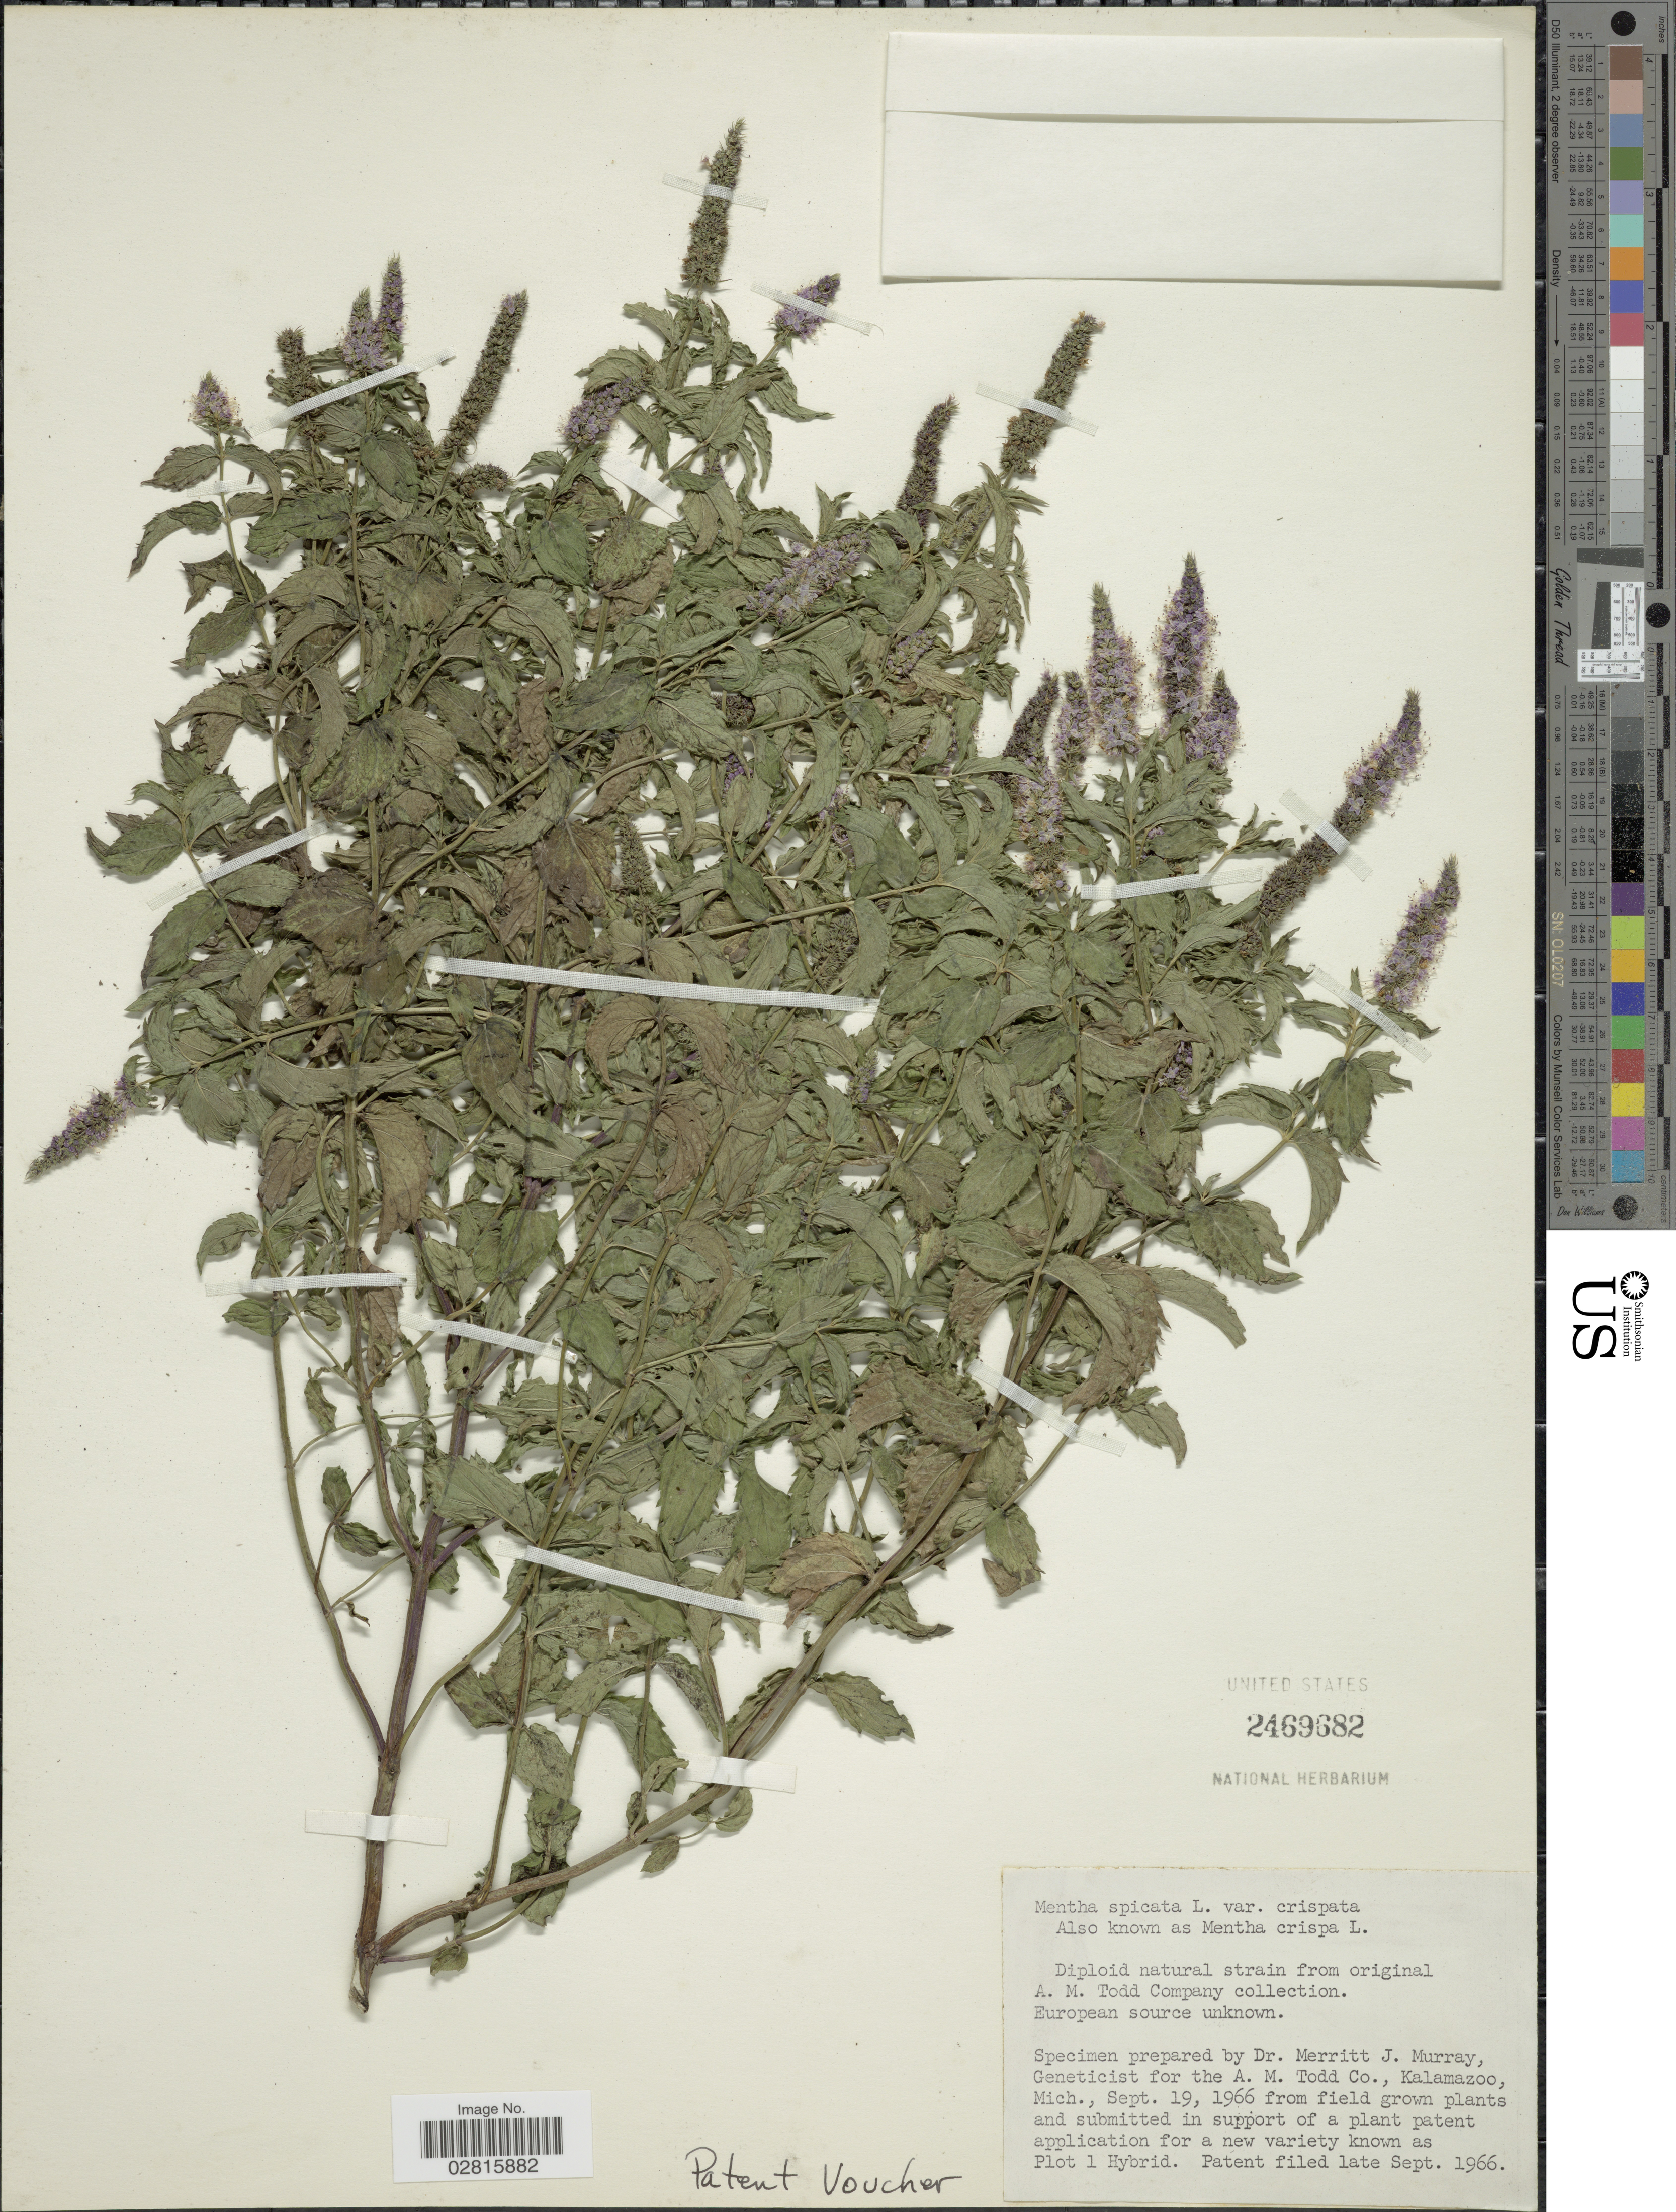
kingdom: Plantae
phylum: Tracheophyta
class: Magnoliopsida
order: Lamiales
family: Lamiaceae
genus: Mentha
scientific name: Mentha spicata var. crispata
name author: (Schrad. ex Willd.) Schinz & Thell.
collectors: M. Murray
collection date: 1966-09-19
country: United States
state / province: Michigan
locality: A.M. Todd Co., Kalamazoo, Mich.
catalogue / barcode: US 2469682